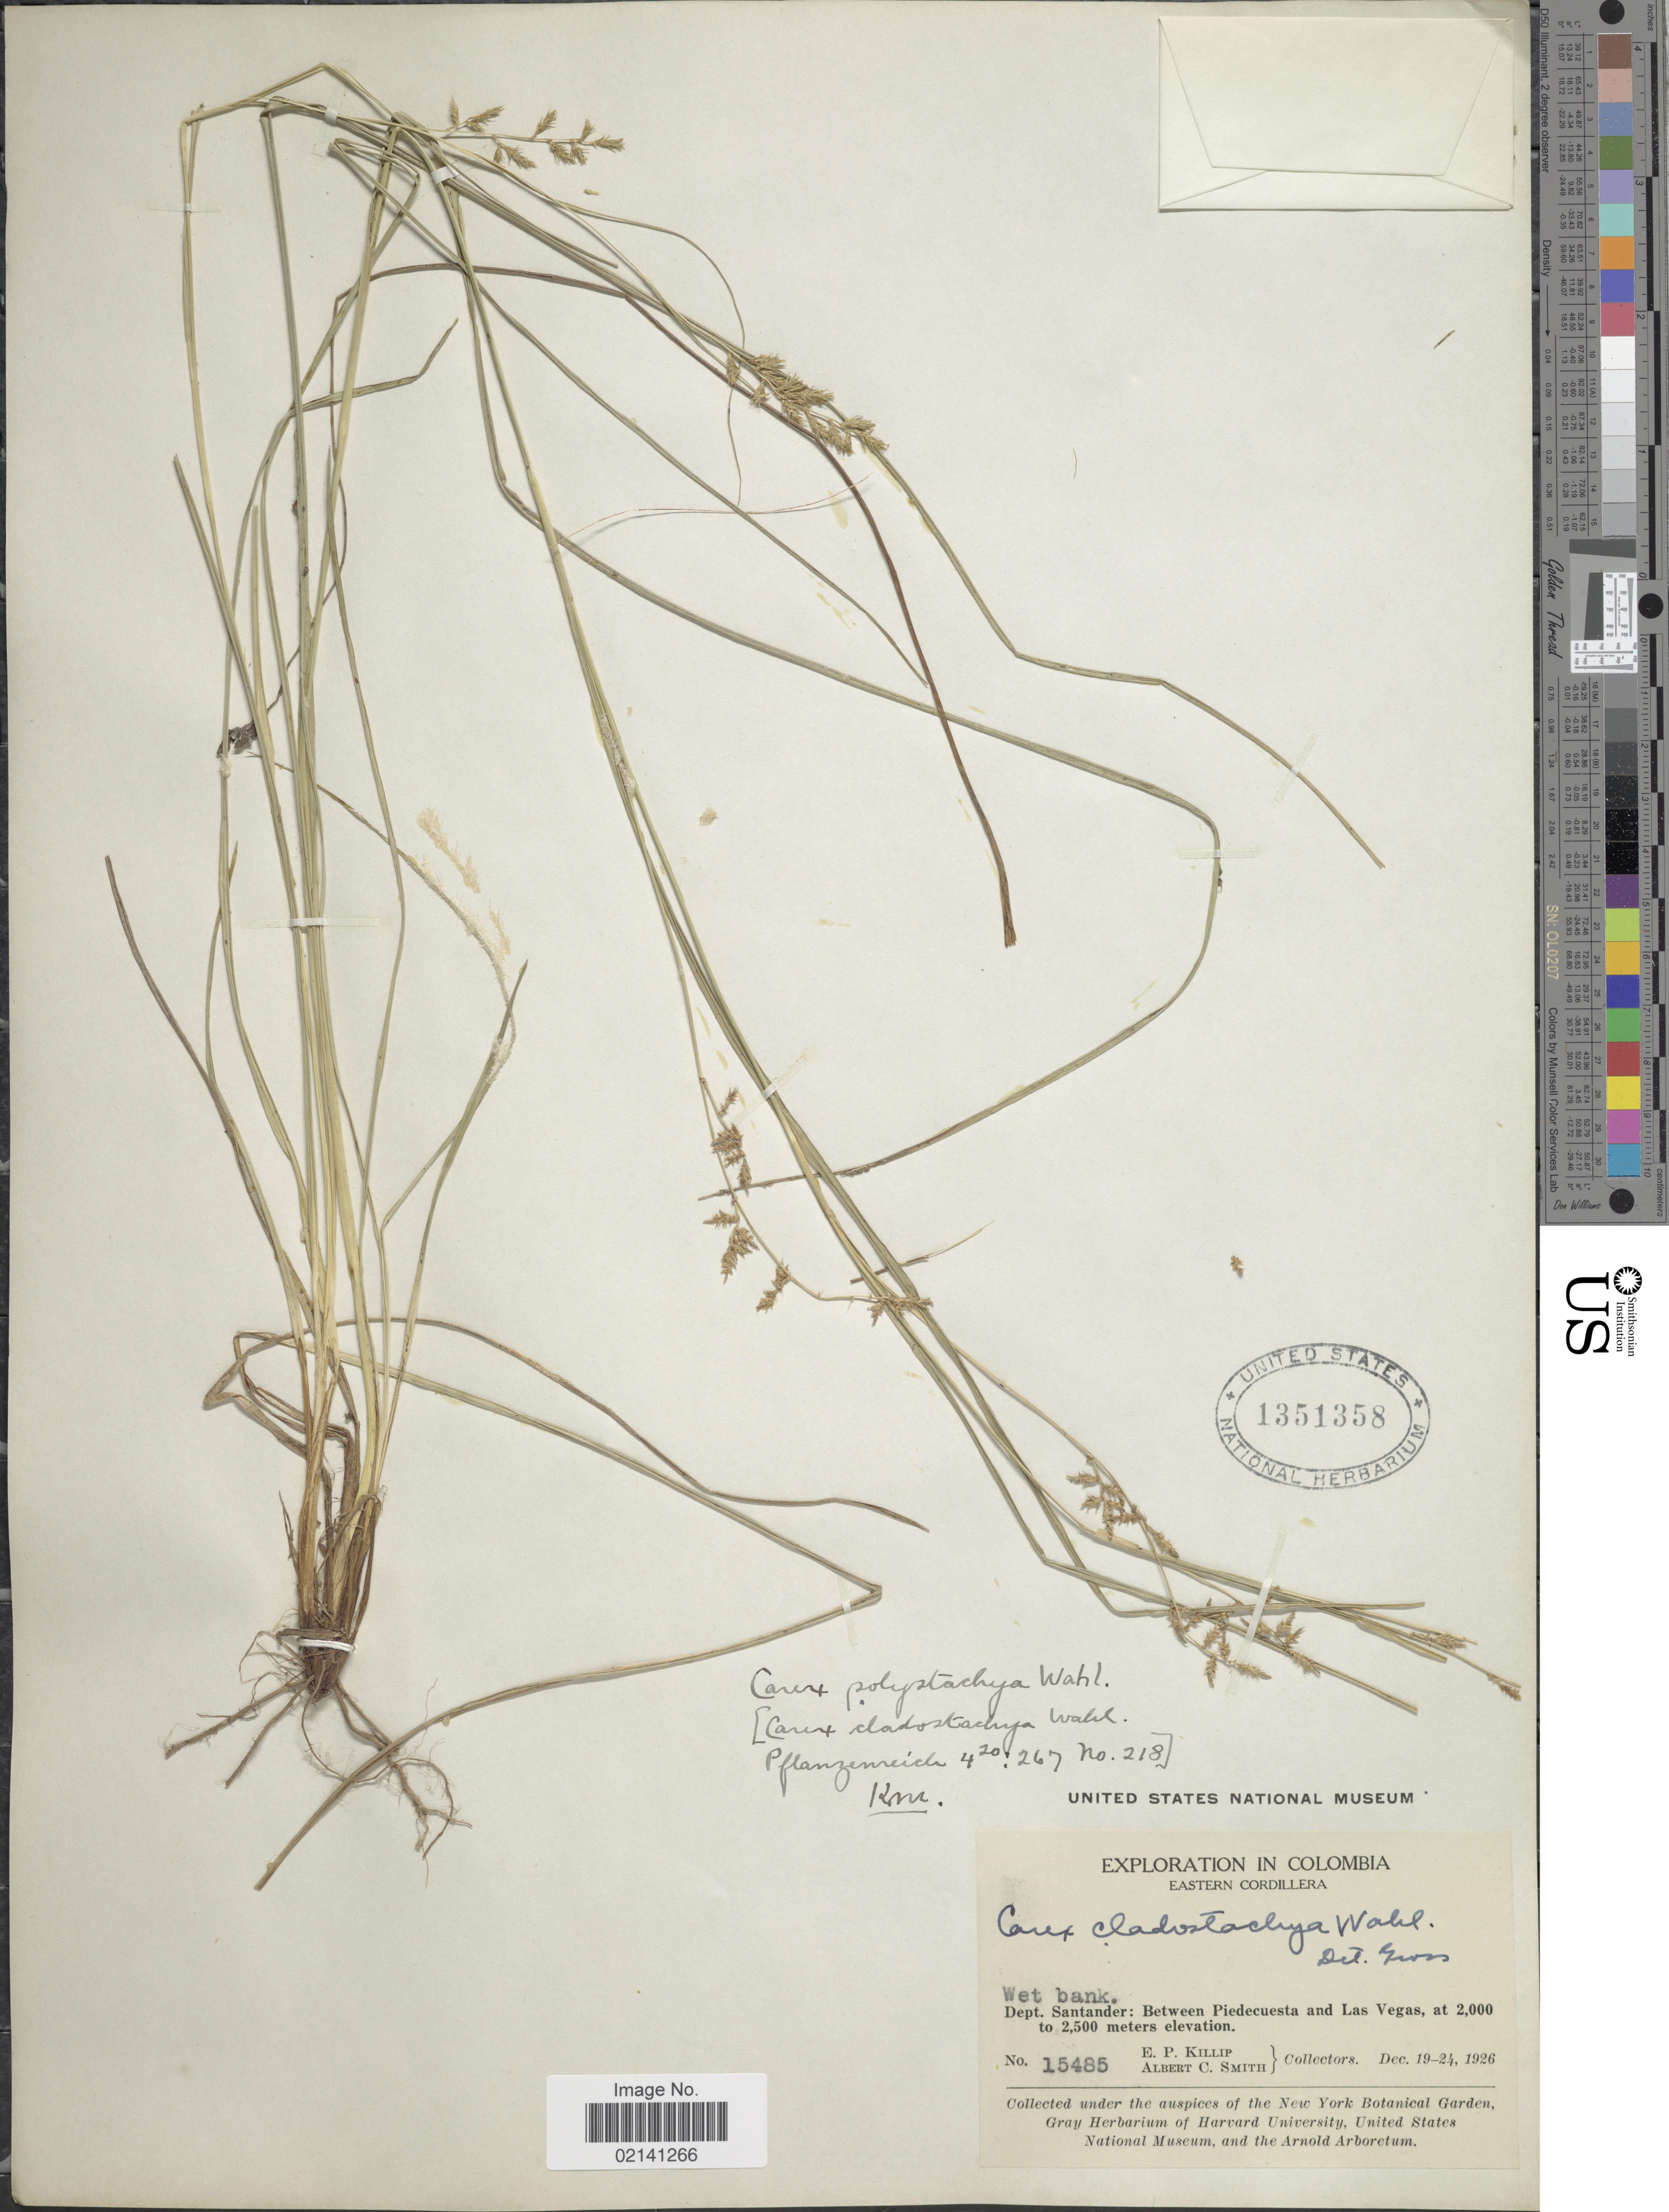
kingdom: Plantae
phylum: Tracheophyta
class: Liliopsida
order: Poales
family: Cyperaceae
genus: Carex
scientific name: Carex polystachya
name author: Sw. ex Wahlenb.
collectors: E. P. Killip & A. C. Smith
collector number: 15485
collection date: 1926-12-19/1926-12-24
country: Colombia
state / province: Santander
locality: Wet bank, Between Piedecuesta and Las Vegas, Eastern Cordillera.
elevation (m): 2000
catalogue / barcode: US 1351358